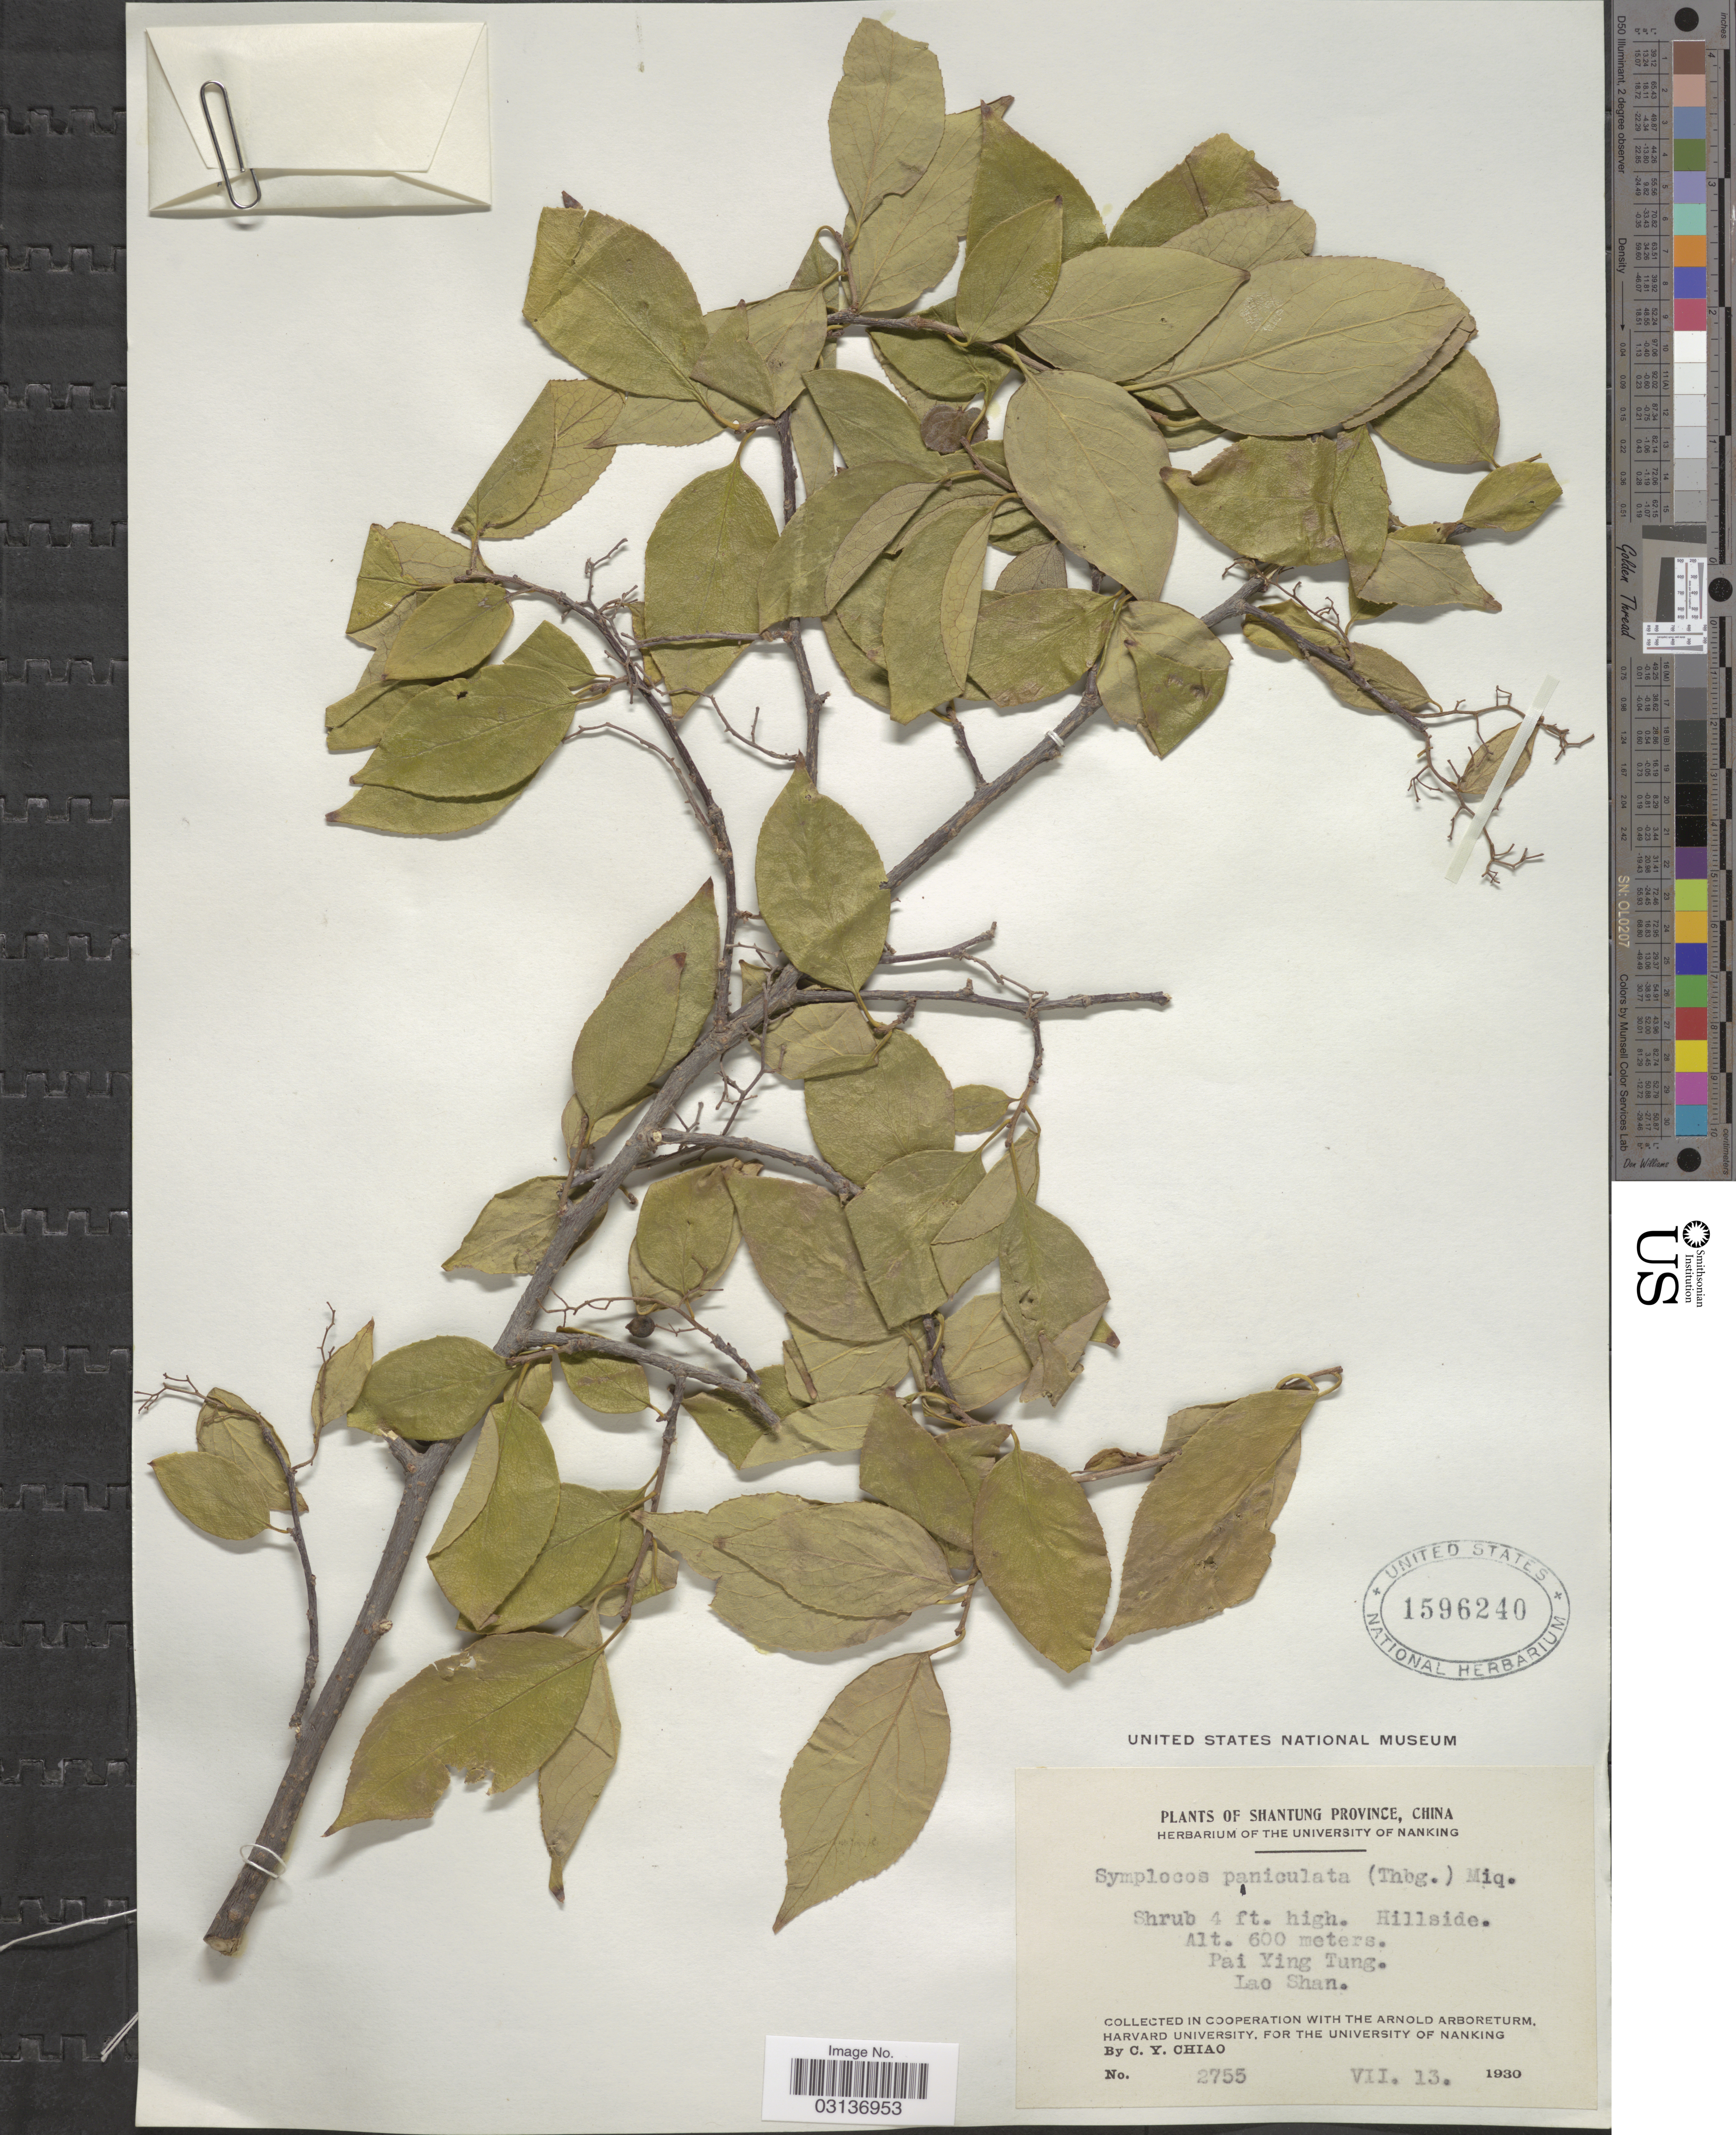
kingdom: Plantae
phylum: Tracheophyta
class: Magnoliopsida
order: Ericales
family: Symplocaceae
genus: Symplocos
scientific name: Symplocos paniculata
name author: Miq.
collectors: C. Y. Chiao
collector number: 2755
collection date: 1930-07-13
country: China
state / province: Shandong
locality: Shantung Province. Hillside. Pai Ying Tung. Lao Shan.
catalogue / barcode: US 1596240